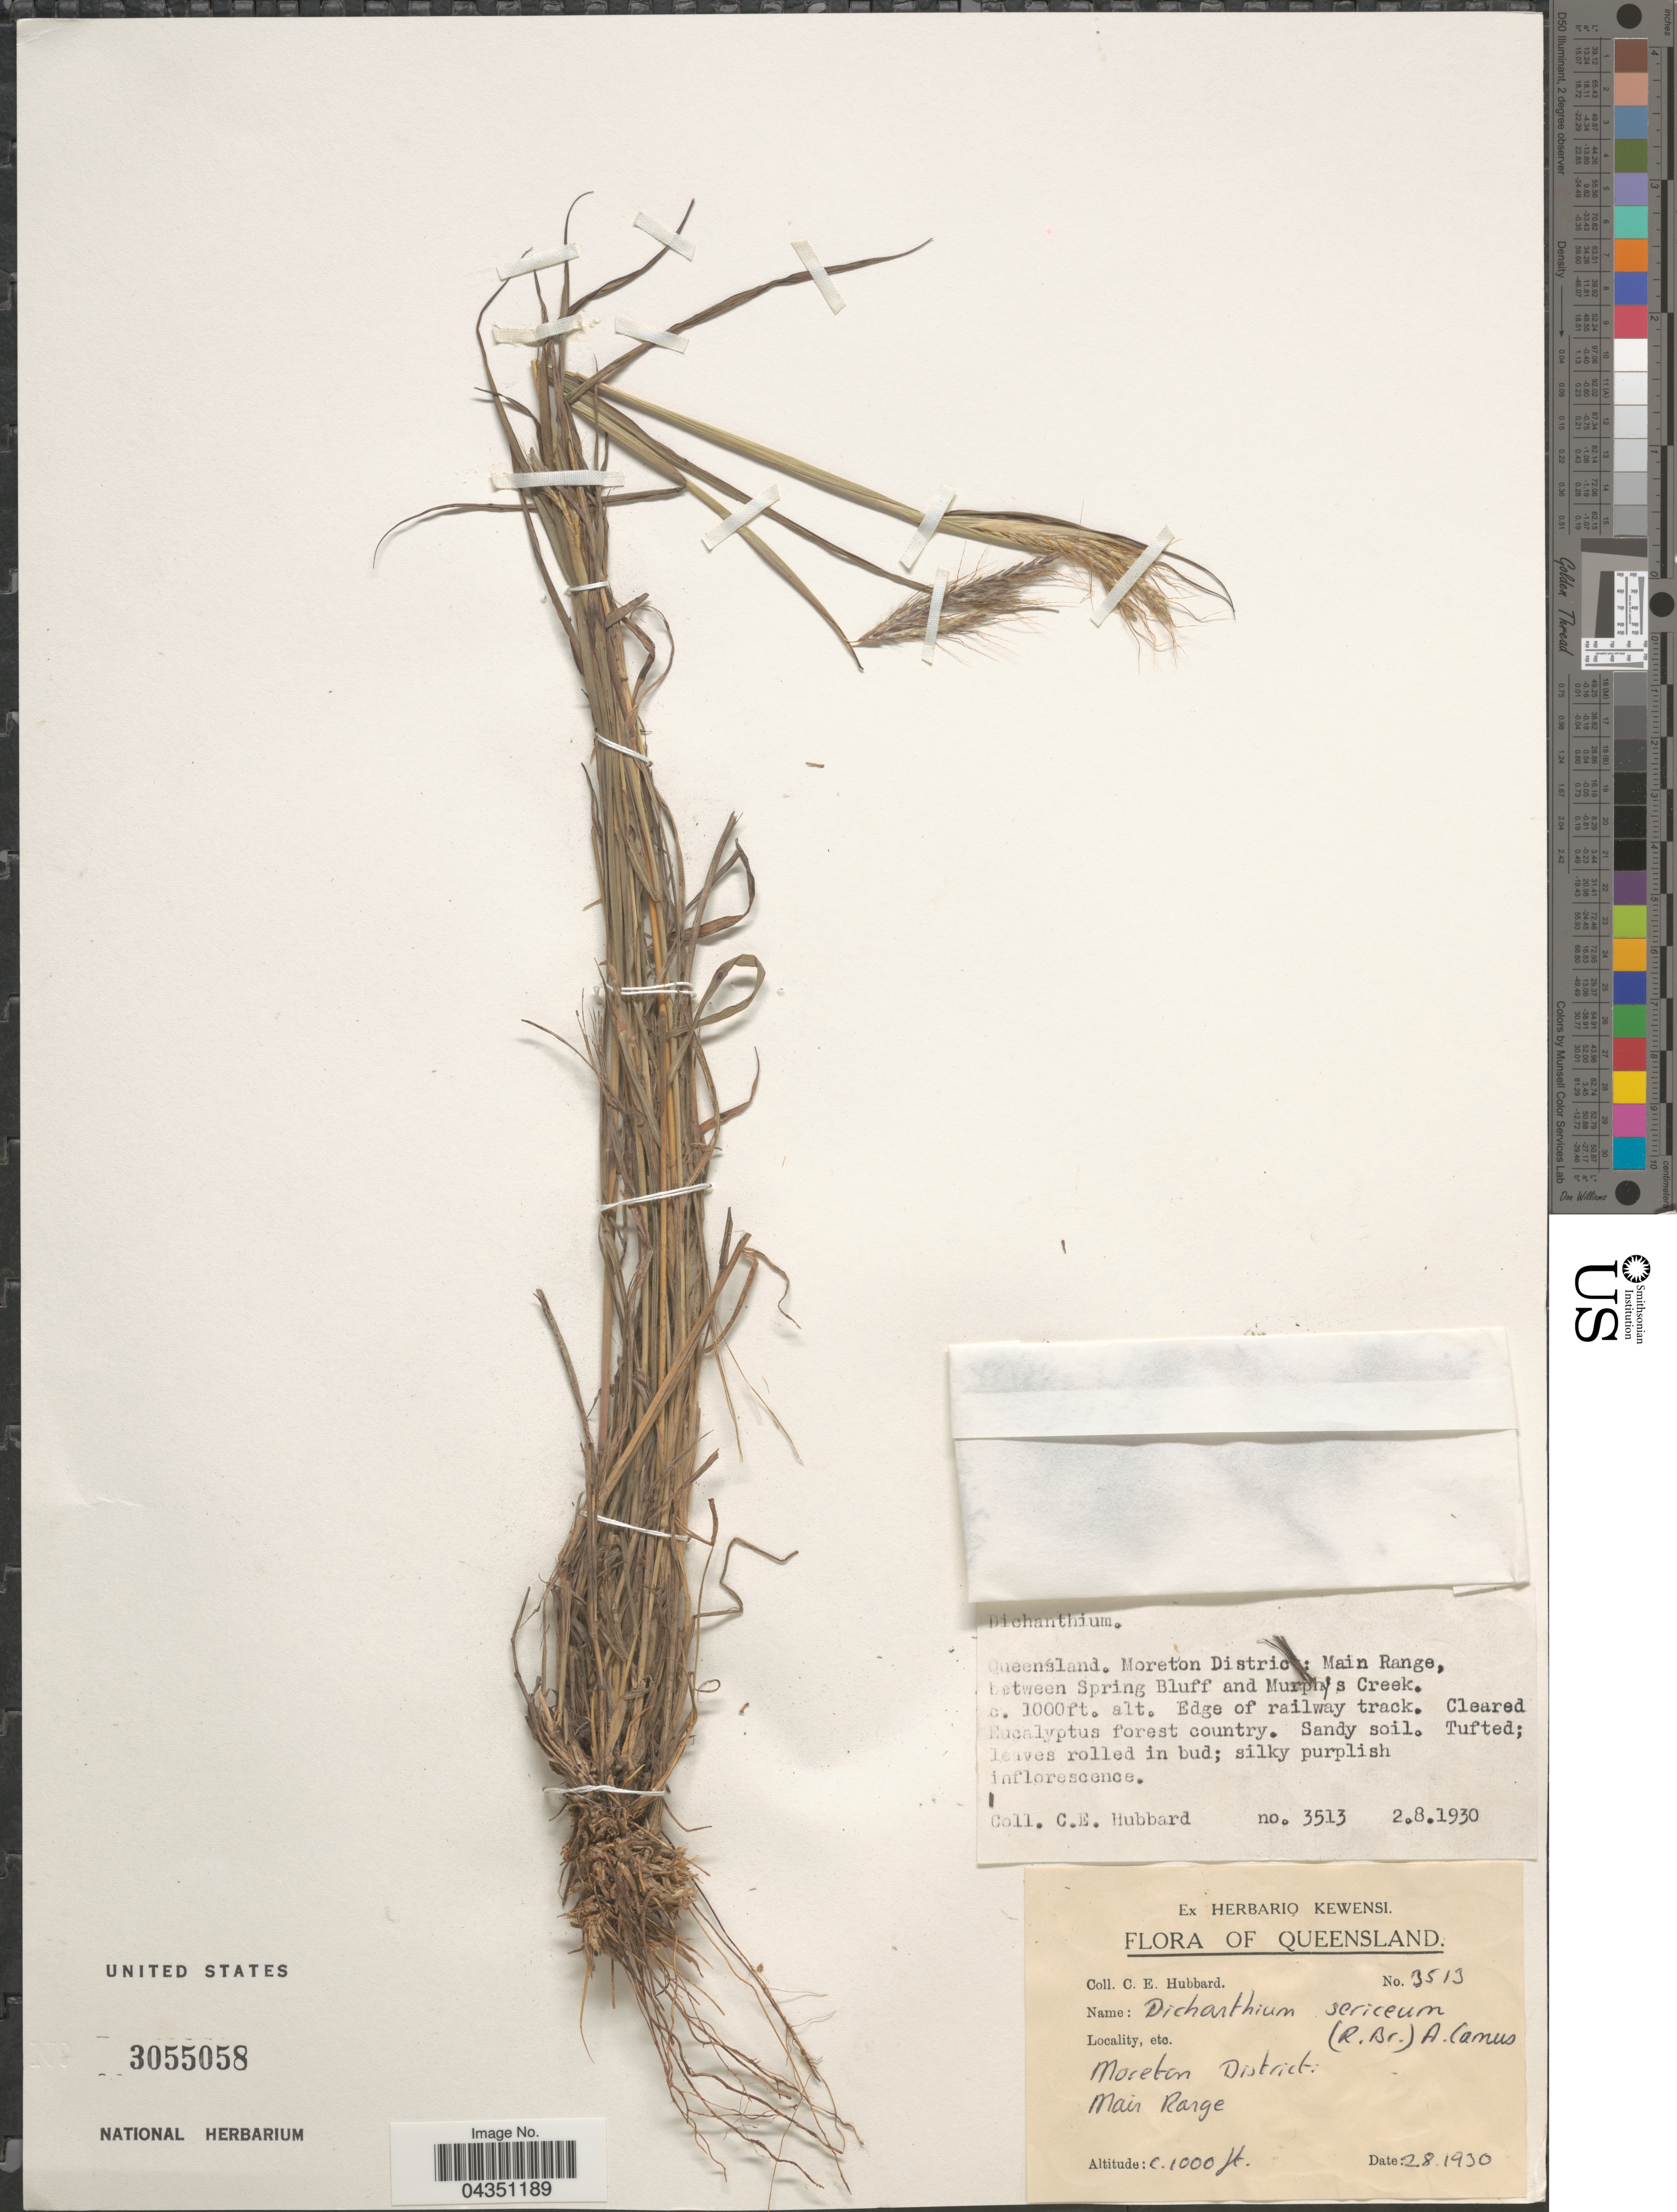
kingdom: Plantae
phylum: Tracheophyta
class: Liliopsida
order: Poales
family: Poaceae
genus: Dichanthium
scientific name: Dichanthium tenue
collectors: C. E. Hubbard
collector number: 3513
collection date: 1930-08-02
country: Australia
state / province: Queensland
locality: Moreton District: Main Range, between Spring Bluff and Murphy's Creek.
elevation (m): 305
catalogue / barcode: US 3055058